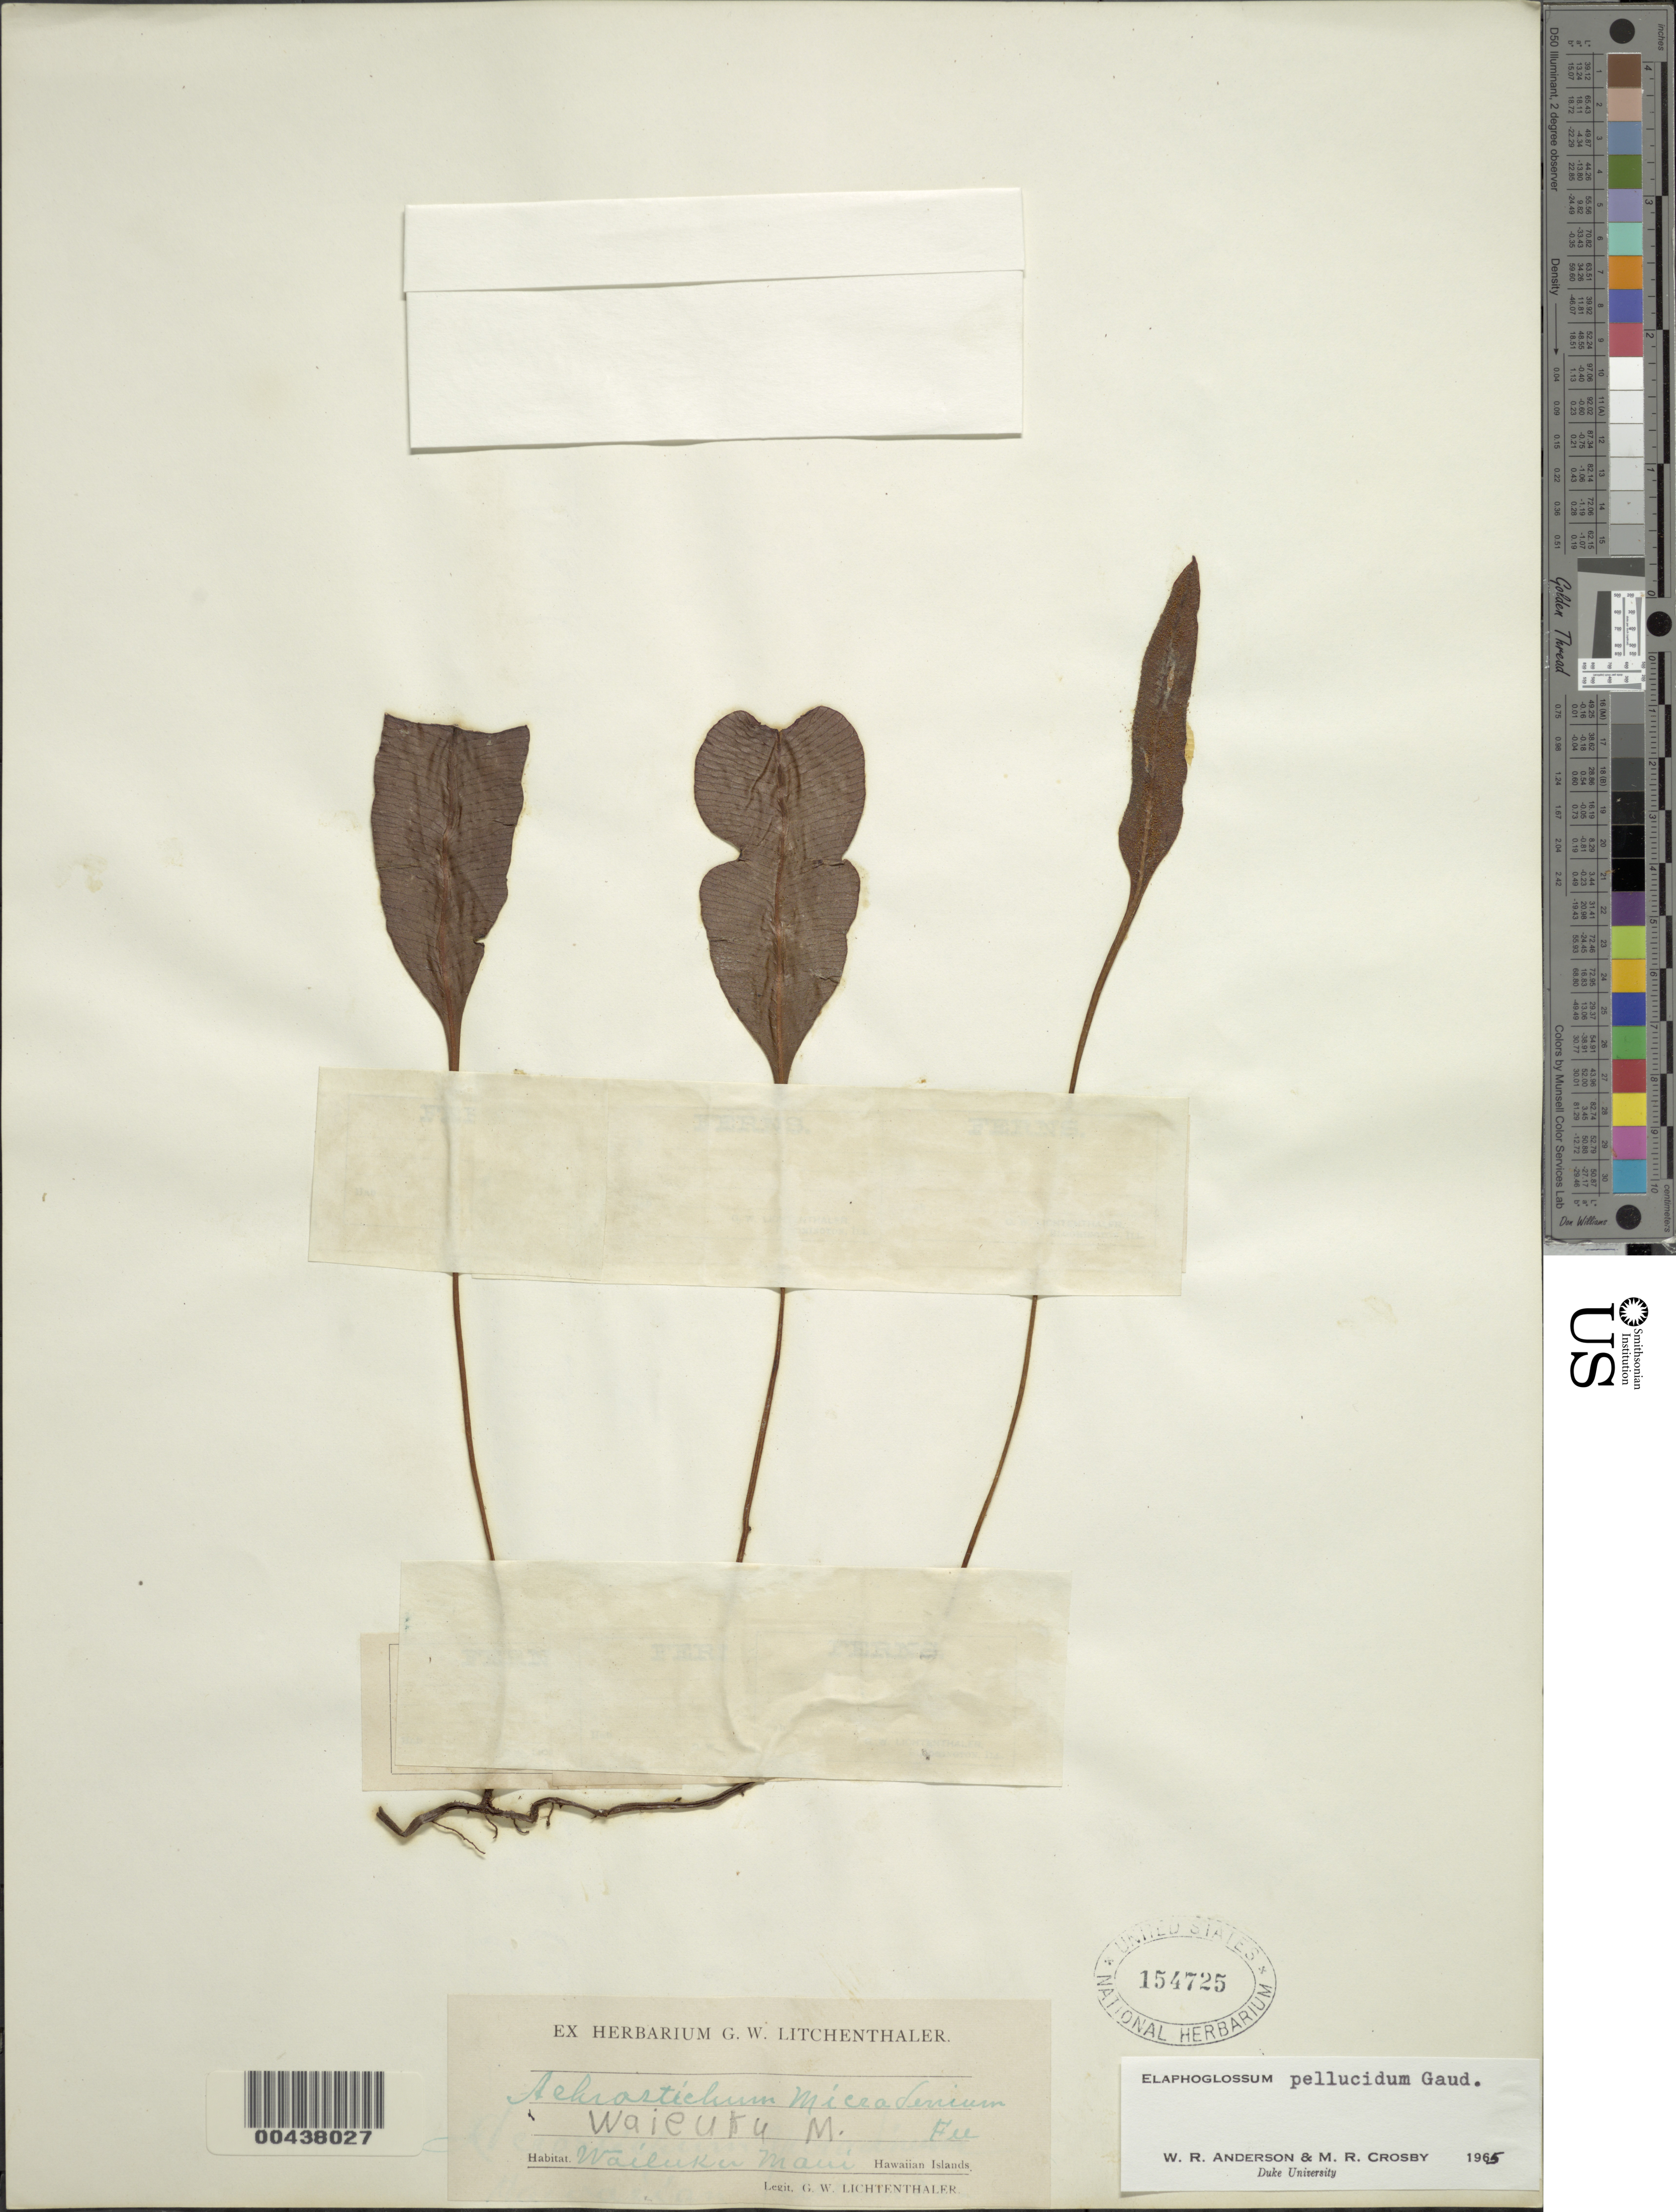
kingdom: Plantae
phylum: Tracheophyta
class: Polypodiopsida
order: Polypodiales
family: Dryopteridaceae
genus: Elaphoglossum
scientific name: Elaphoglossum pellucidum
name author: Gaudich.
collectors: G. Lichtenthaler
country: United States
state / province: Hawaii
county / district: Maui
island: Maui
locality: Wailuku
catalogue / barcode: US 154725